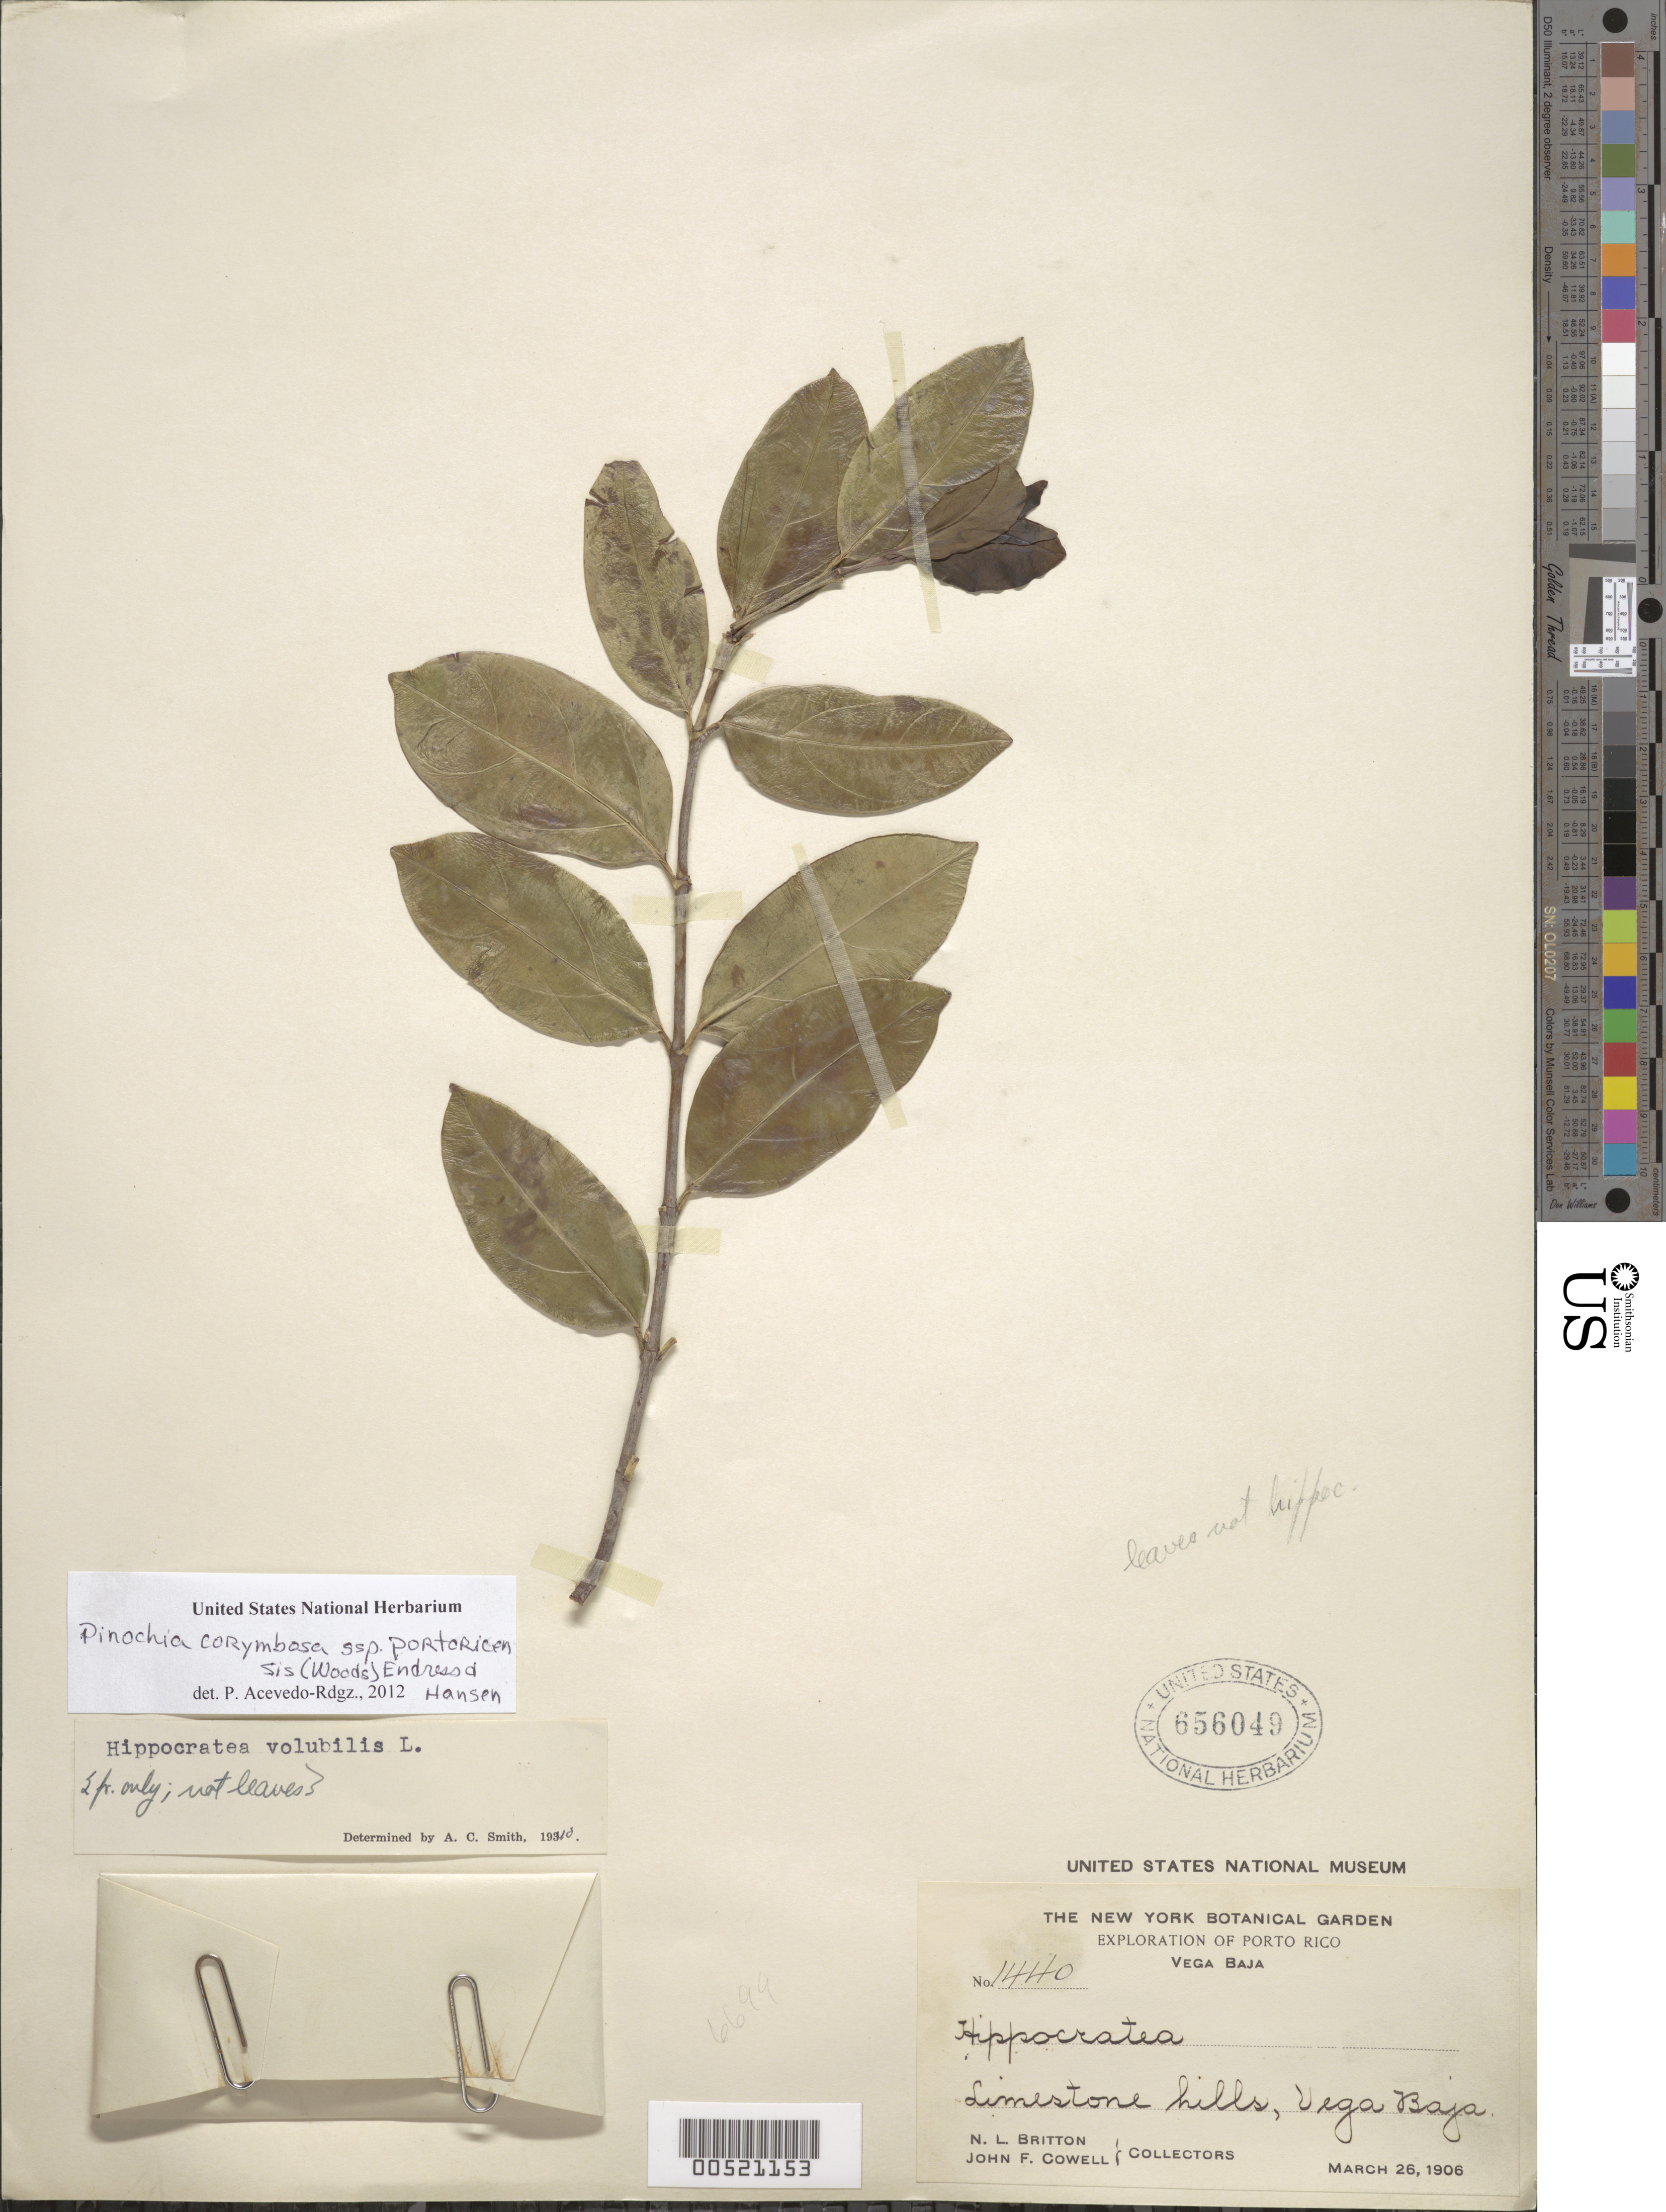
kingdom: Plantae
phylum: Tracheophyta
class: Magnoliopsida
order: Gentianales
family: Apocynaceae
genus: Pinochia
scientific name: Pinochia corymbosa subsp. portoricensis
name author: (Woodson) M.E. Endress & B.F. Hansen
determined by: Acevedo-Rodríguez, P., (BOT), Smithsonian Institution - National Museum of Natural History (UNITED STATES)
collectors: N. Britton & J. F. Cowell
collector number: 1440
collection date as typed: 26 Mar 1906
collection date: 1906-03-26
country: Puerto Rico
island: Greater Antilles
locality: Vega Baja. Limestone hills.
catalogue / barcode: US 656049